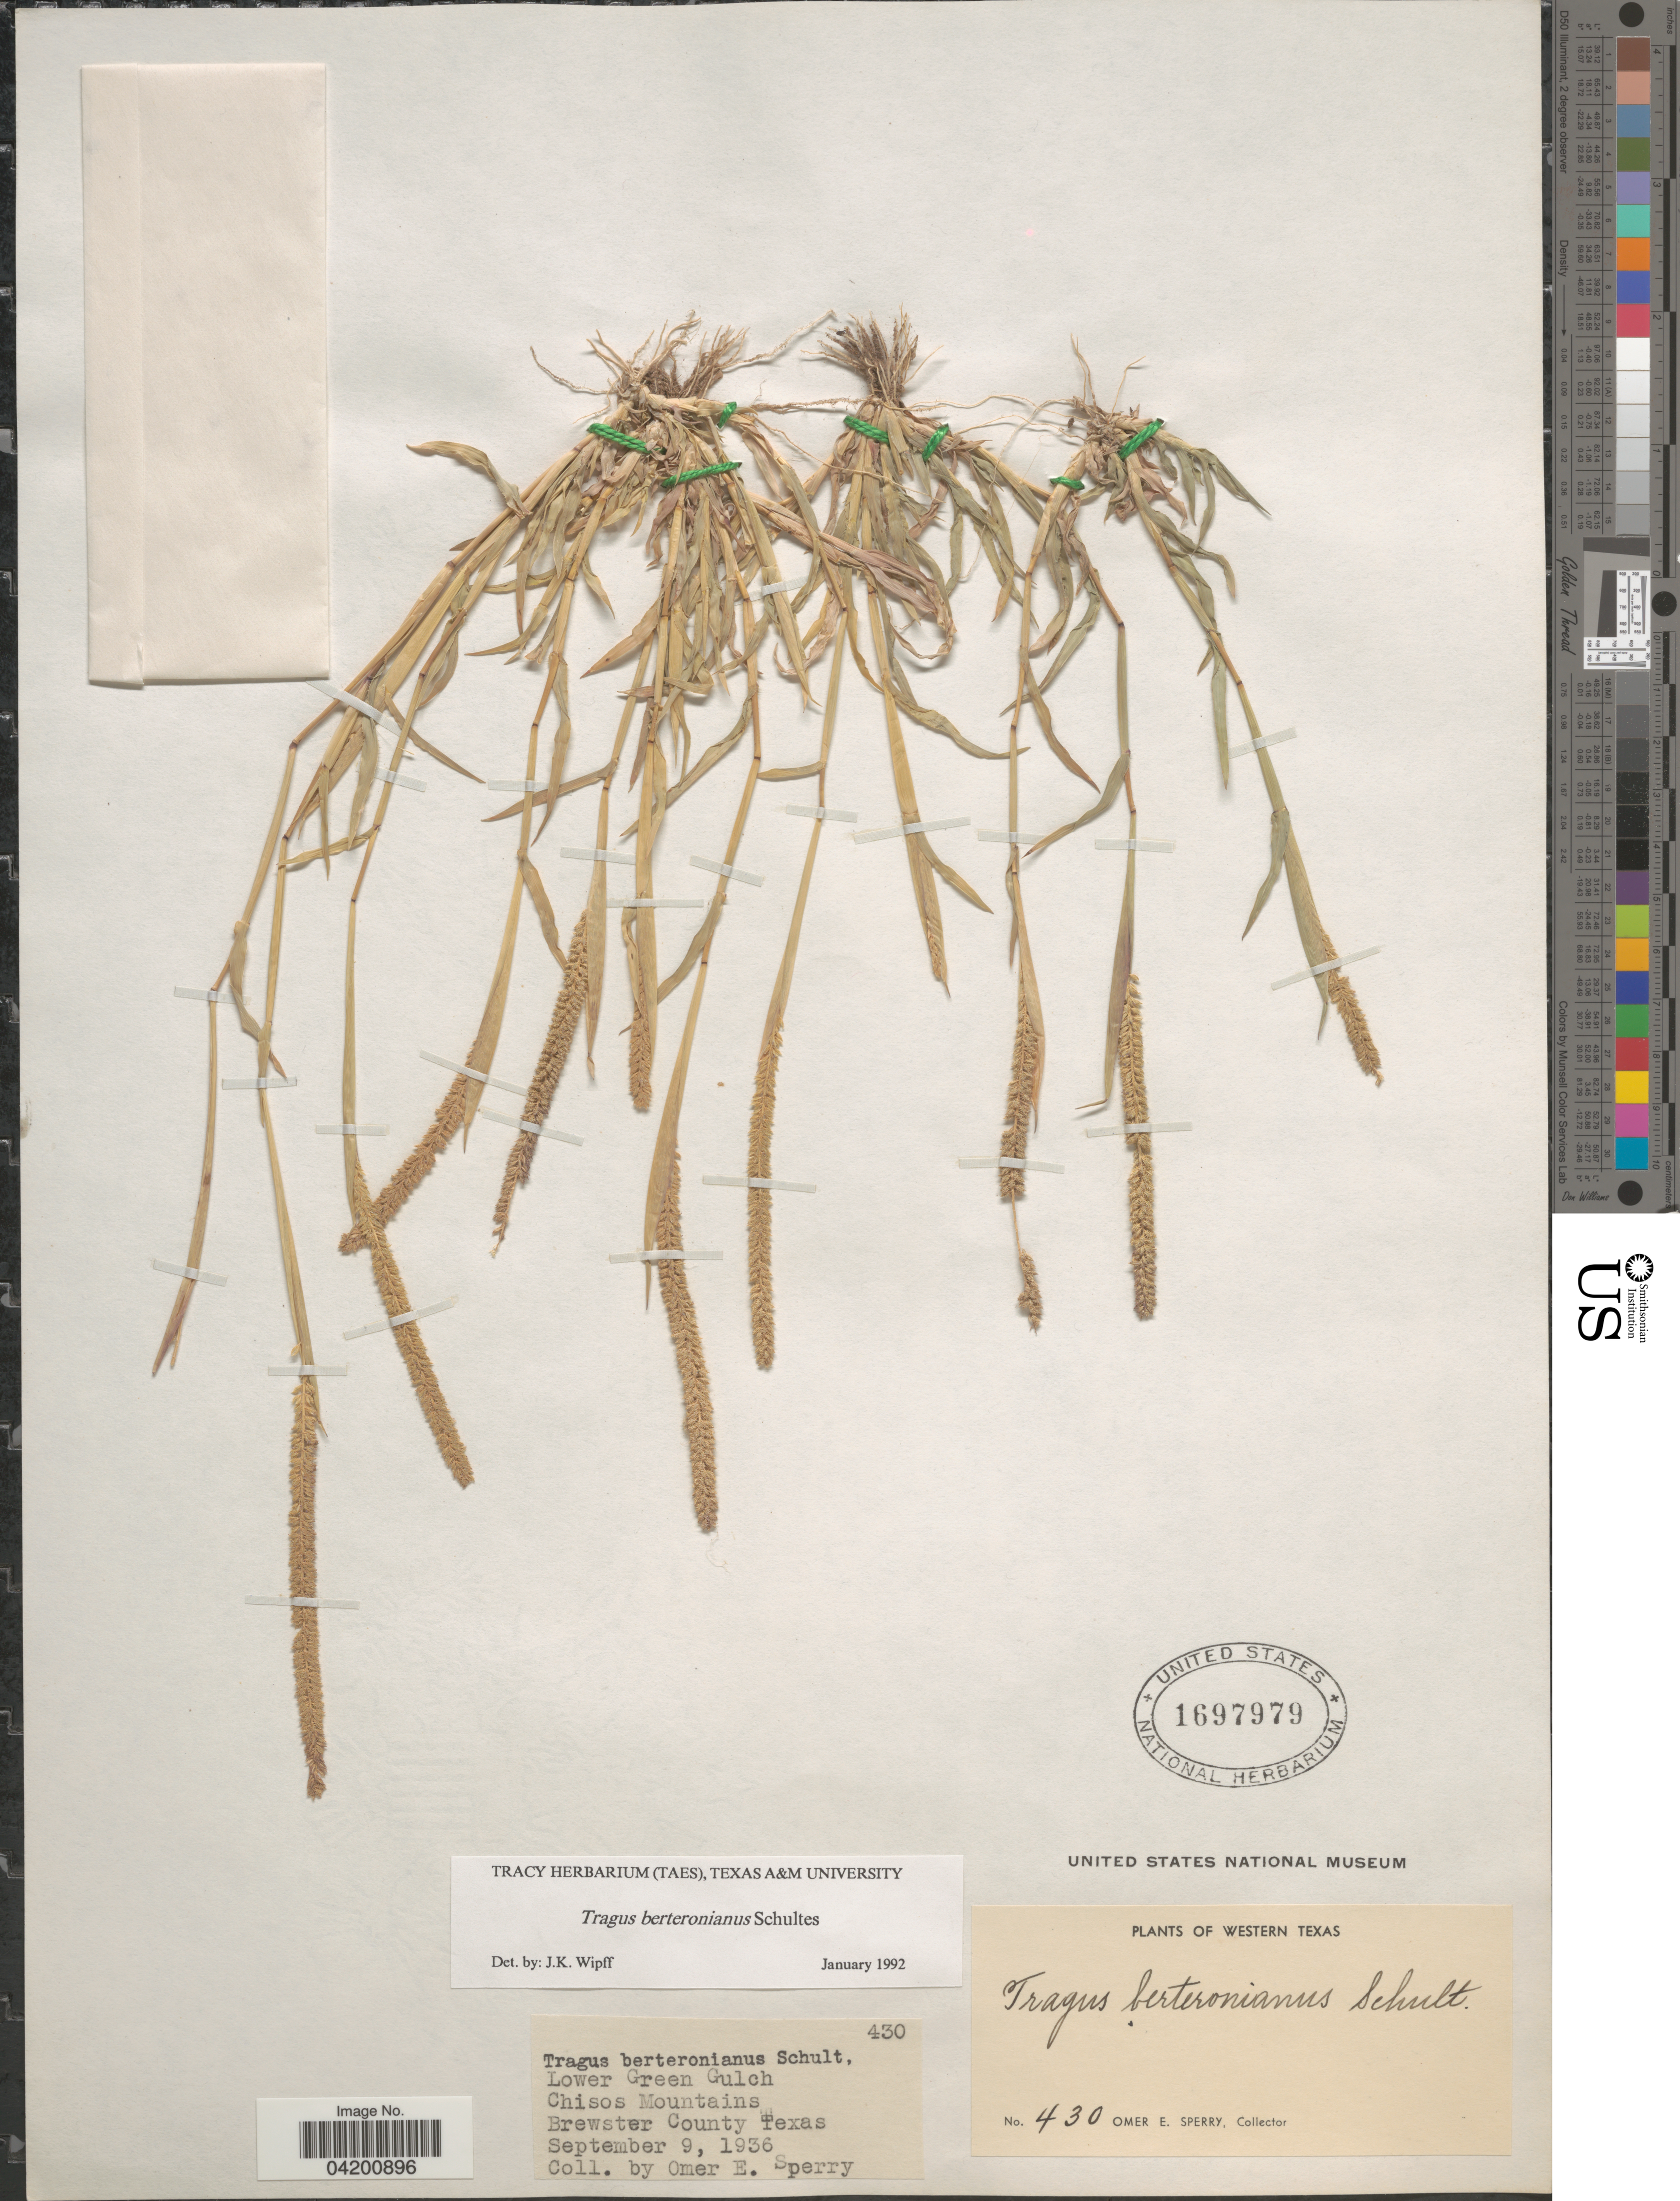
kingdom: Plantae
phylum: Tracheophyta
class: Liliopsida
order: Poales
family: Poaceae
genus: Tragus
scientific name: Tragus berteronianus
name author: Schult.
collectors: O. E. Sperry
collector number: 430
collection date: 1936-09-09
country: United States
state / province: Texas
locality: Lower Green Gulch. Chisos Mountains. Brewster County. Western Texas.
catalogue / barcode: US 1697979